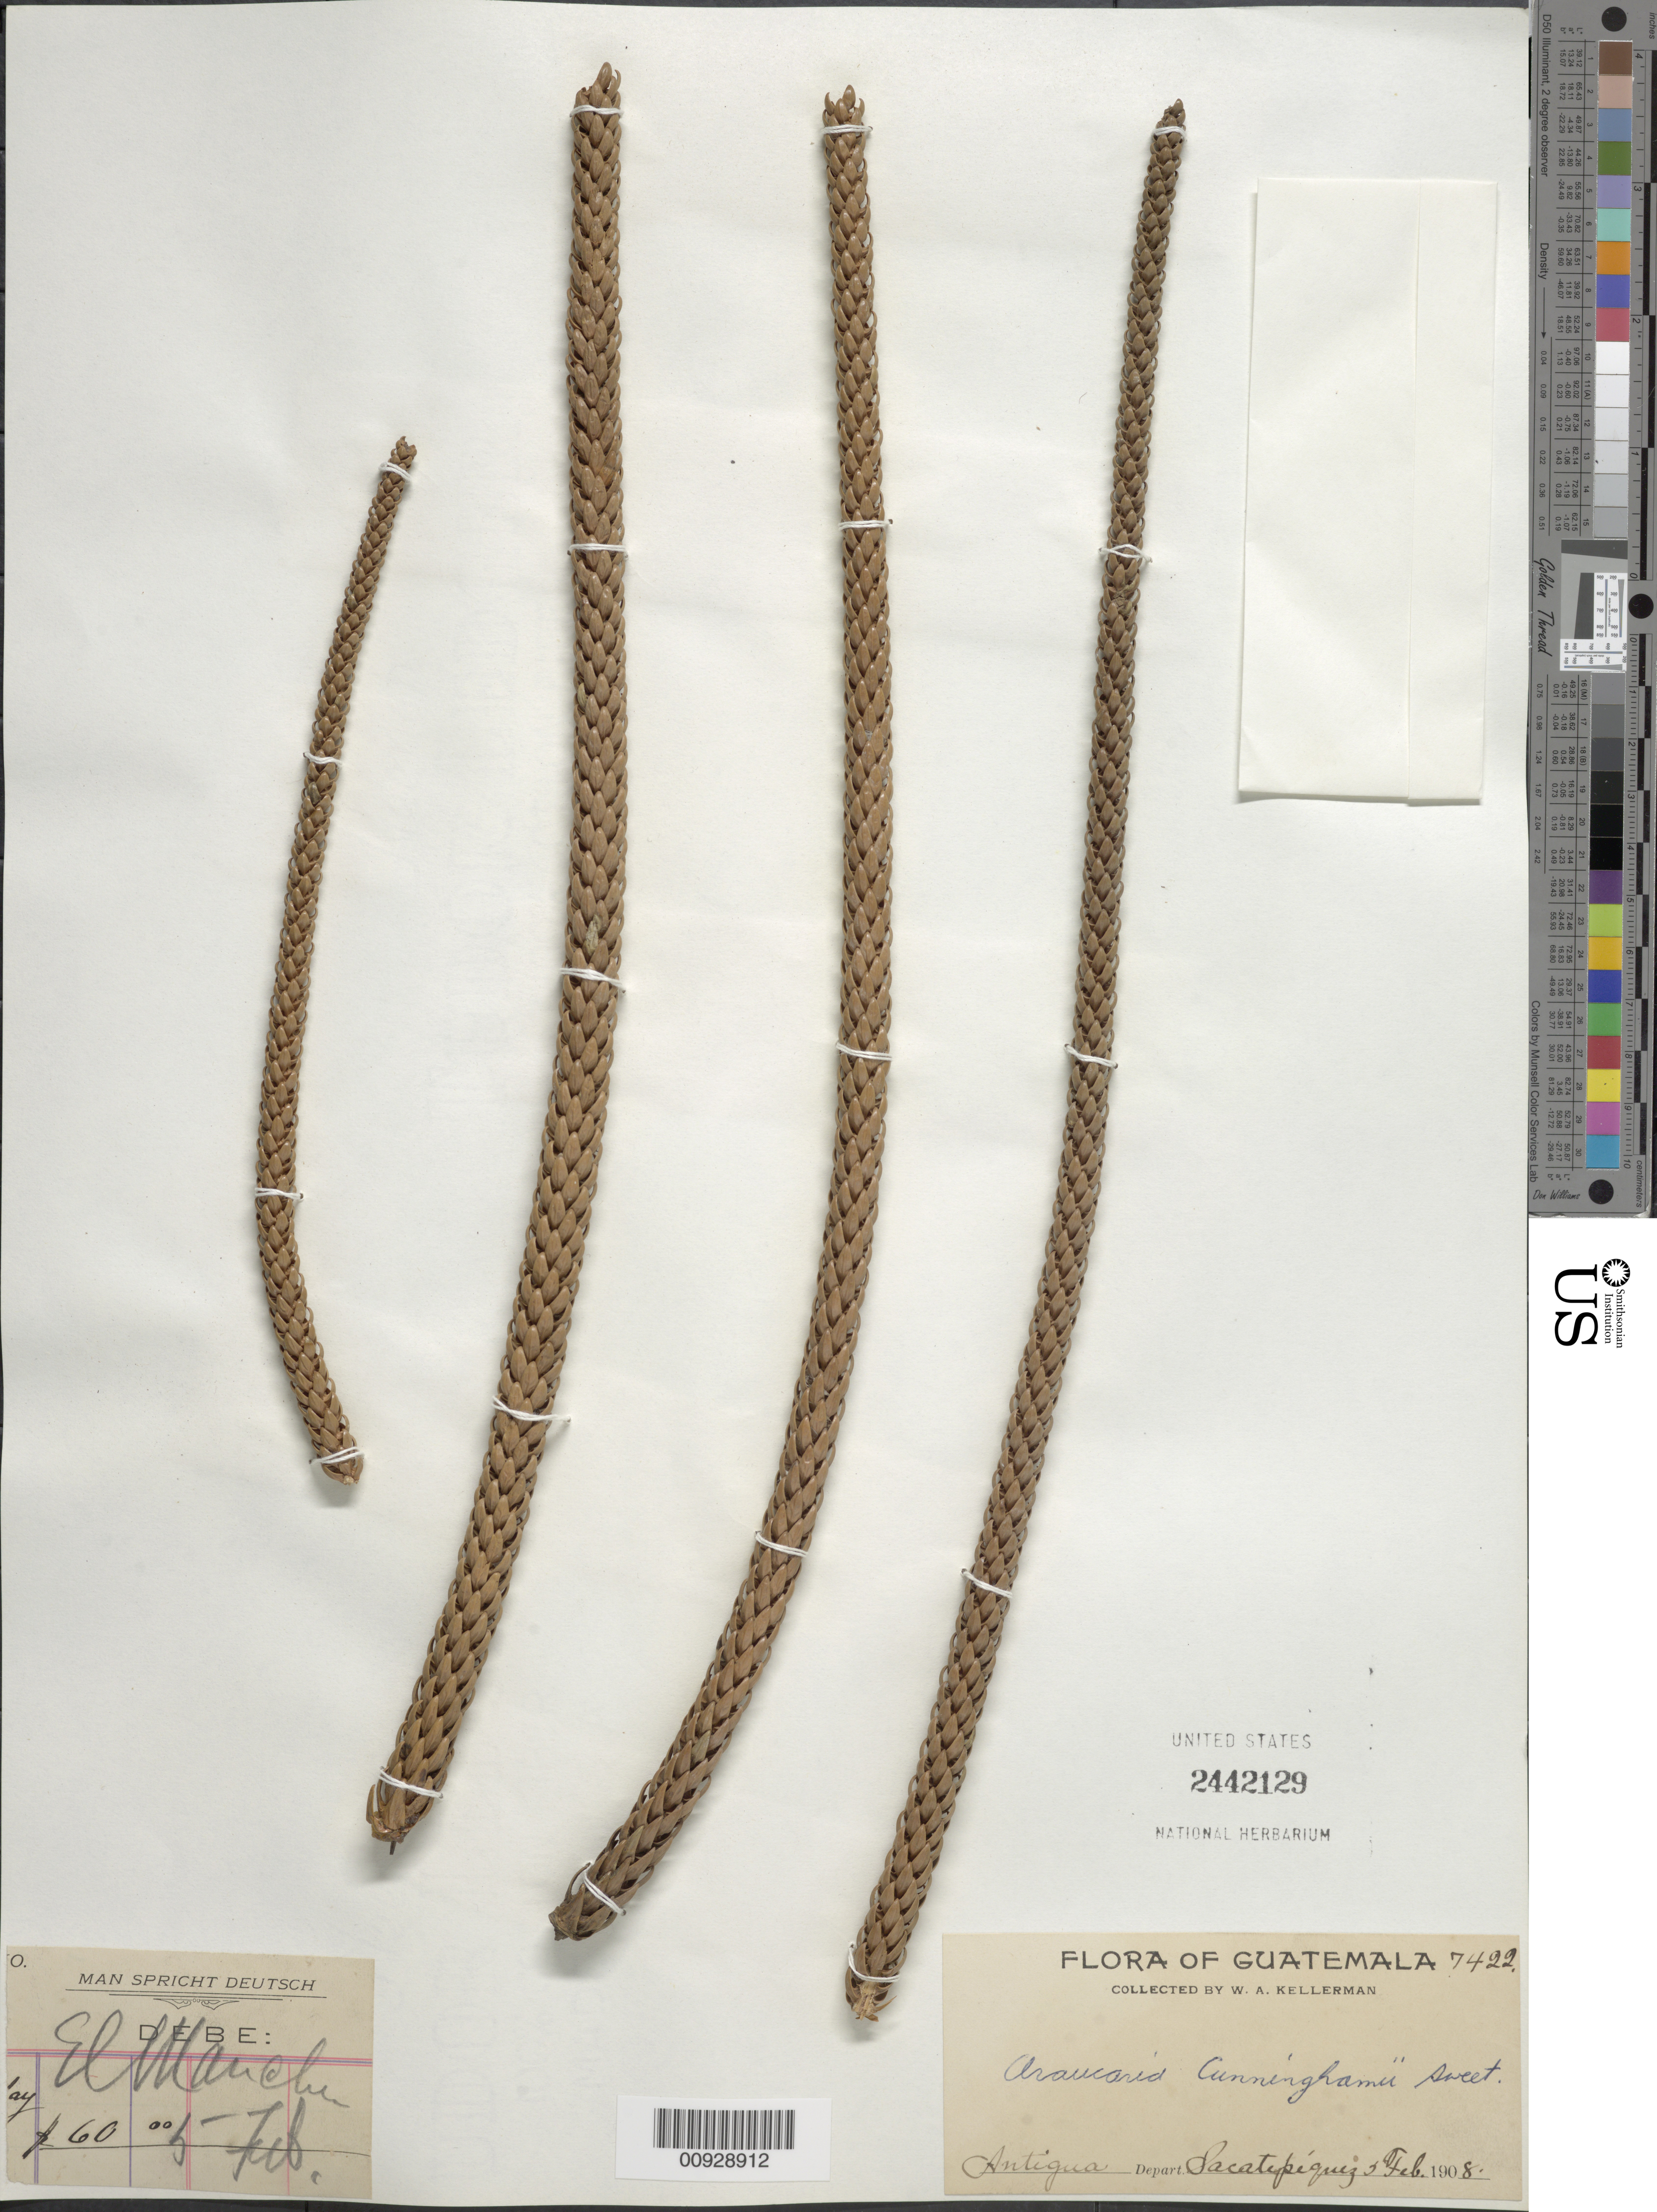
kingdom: Plantae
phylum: Tracheophyta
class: Pinopsida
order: Pinales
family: Araucariaceae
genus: Araucaria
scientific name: Araucaria cunninghamii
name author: Aiton ex D. Don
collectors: W. A. Kellerman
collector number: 7422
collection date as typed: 05 Feb 1908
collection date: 1908-02-05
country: Guatemala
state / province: Sacatepéquez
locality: Antigua.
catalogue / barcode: US 2442129